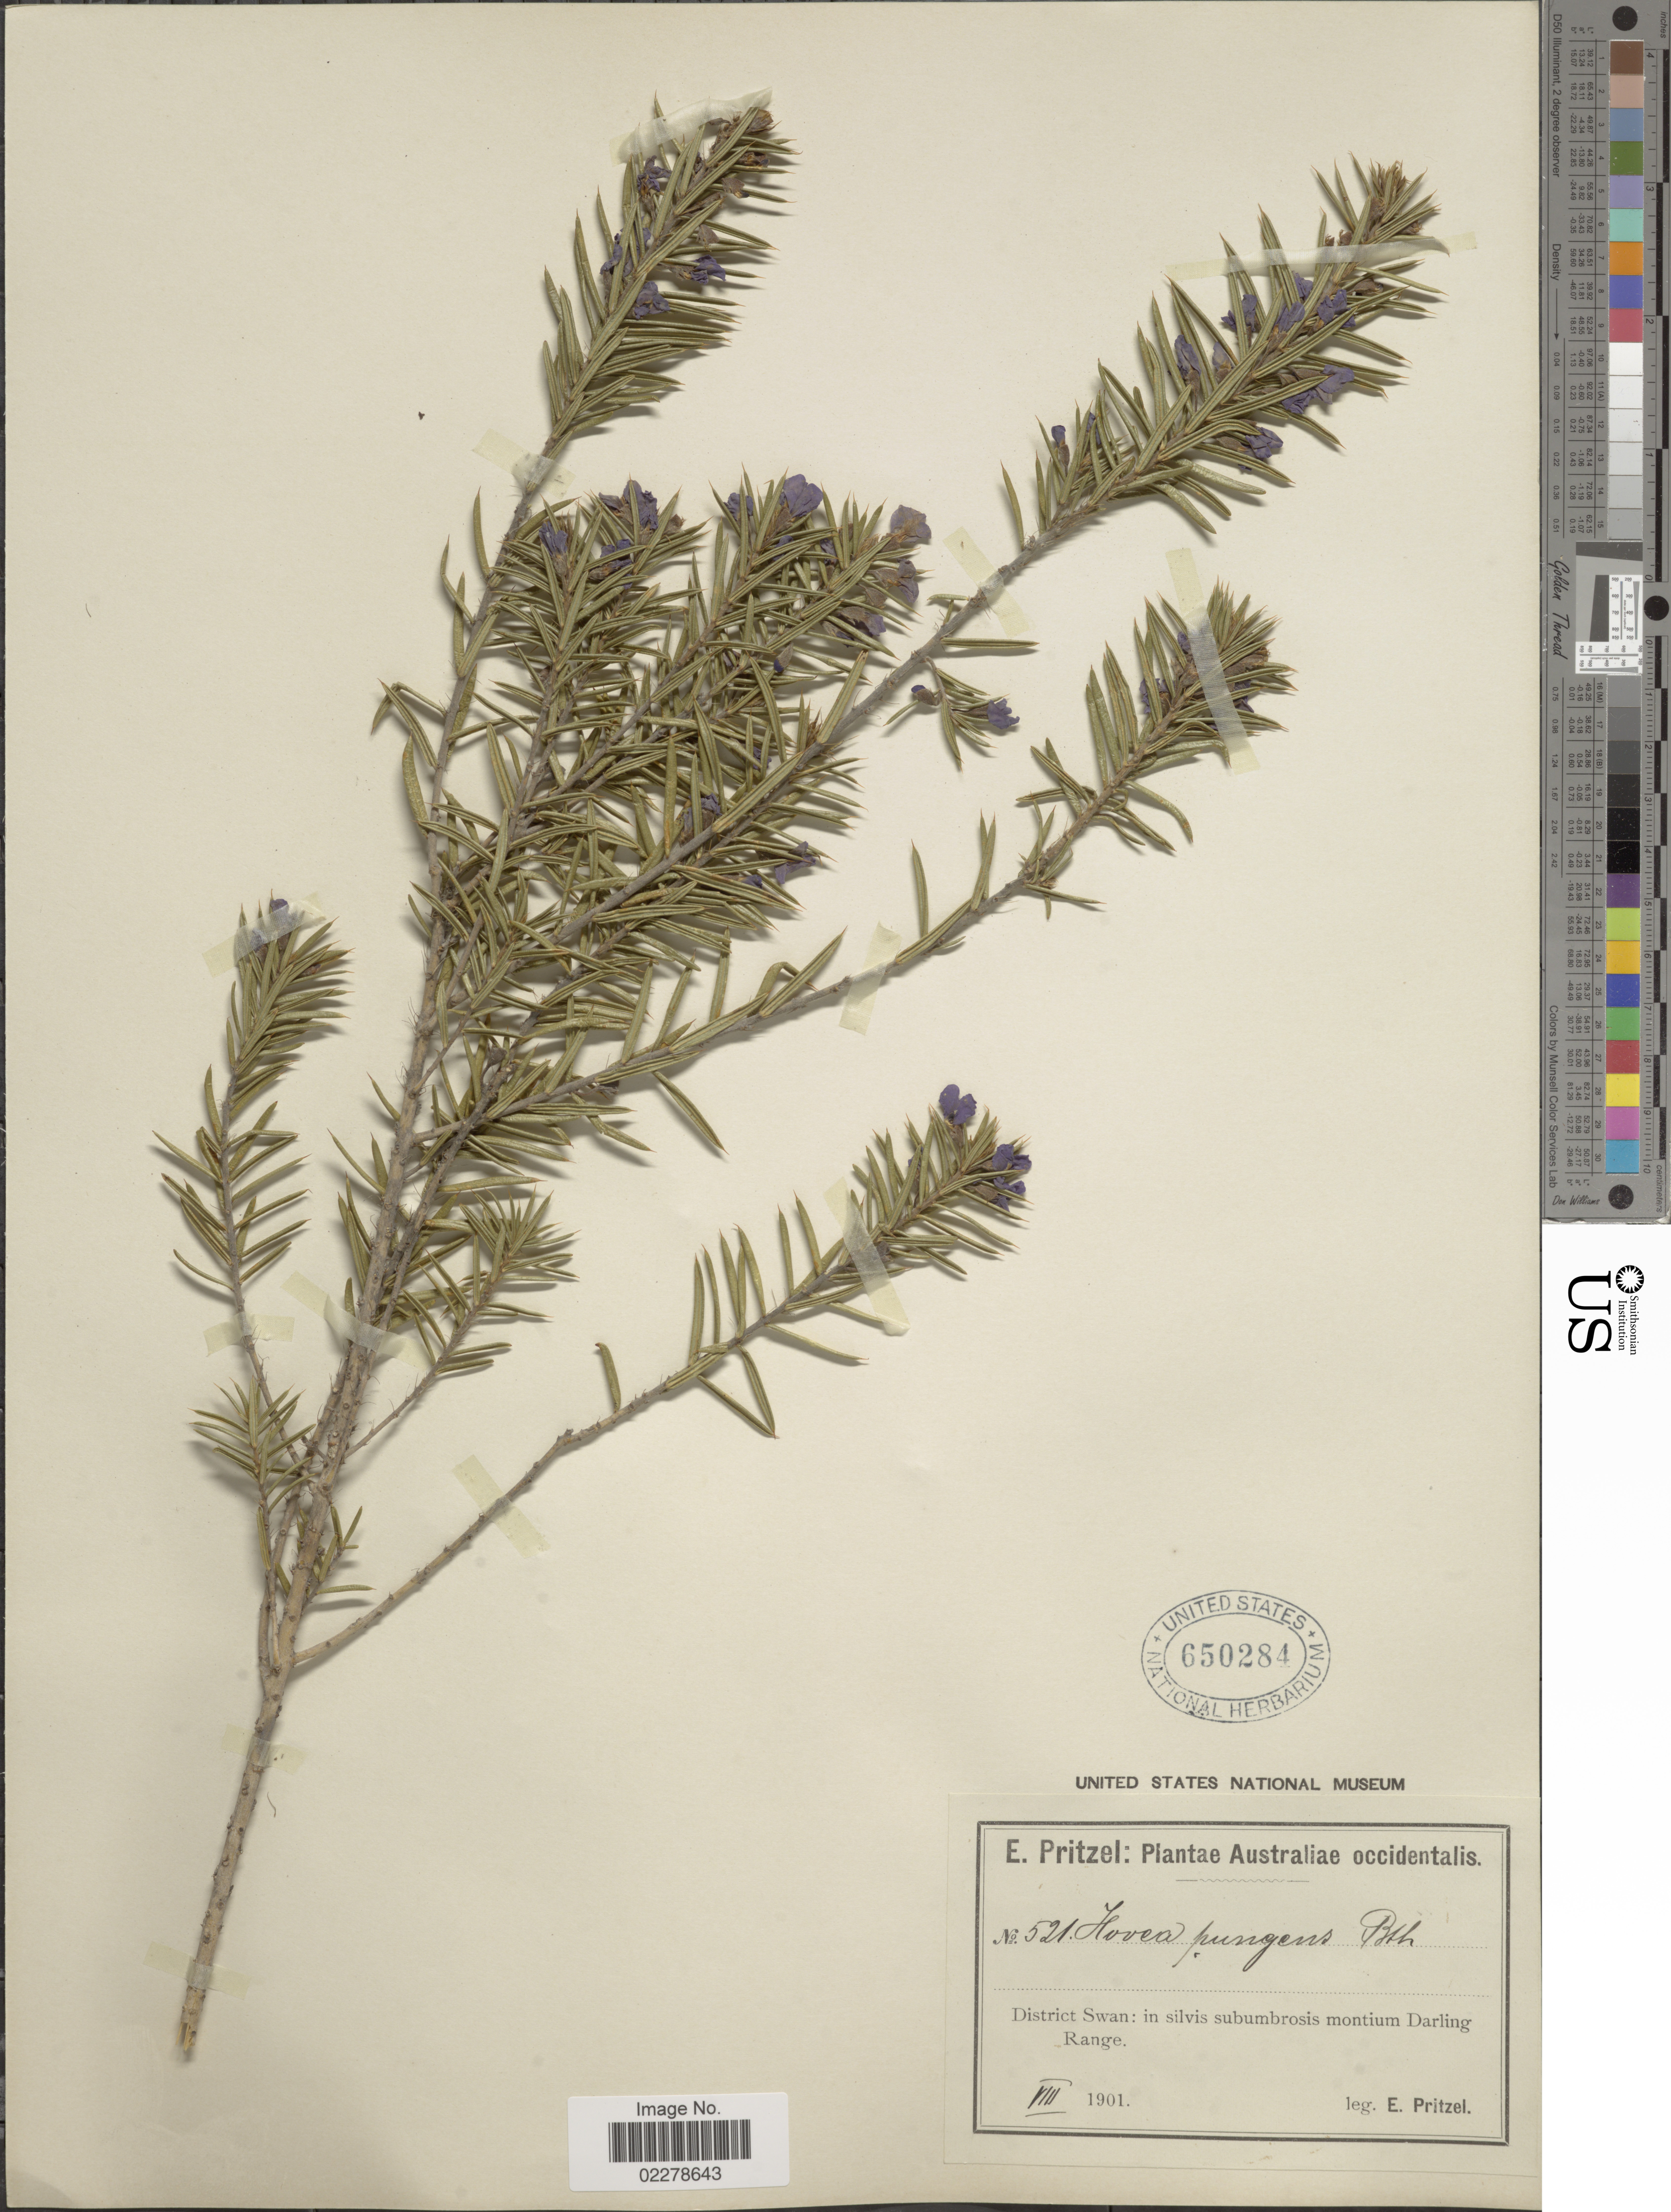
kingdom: Plantae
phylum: Tracheophyta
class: Magnoliopsida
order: Fabales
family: Fabaceae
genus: Hovea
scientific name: Hovea pungens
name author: Benth.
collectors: E. G. Pritzel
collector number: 521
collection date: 1901-08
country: Australia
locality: Australiae occidentalis. Dsitrict Swan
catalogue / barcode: US 650284